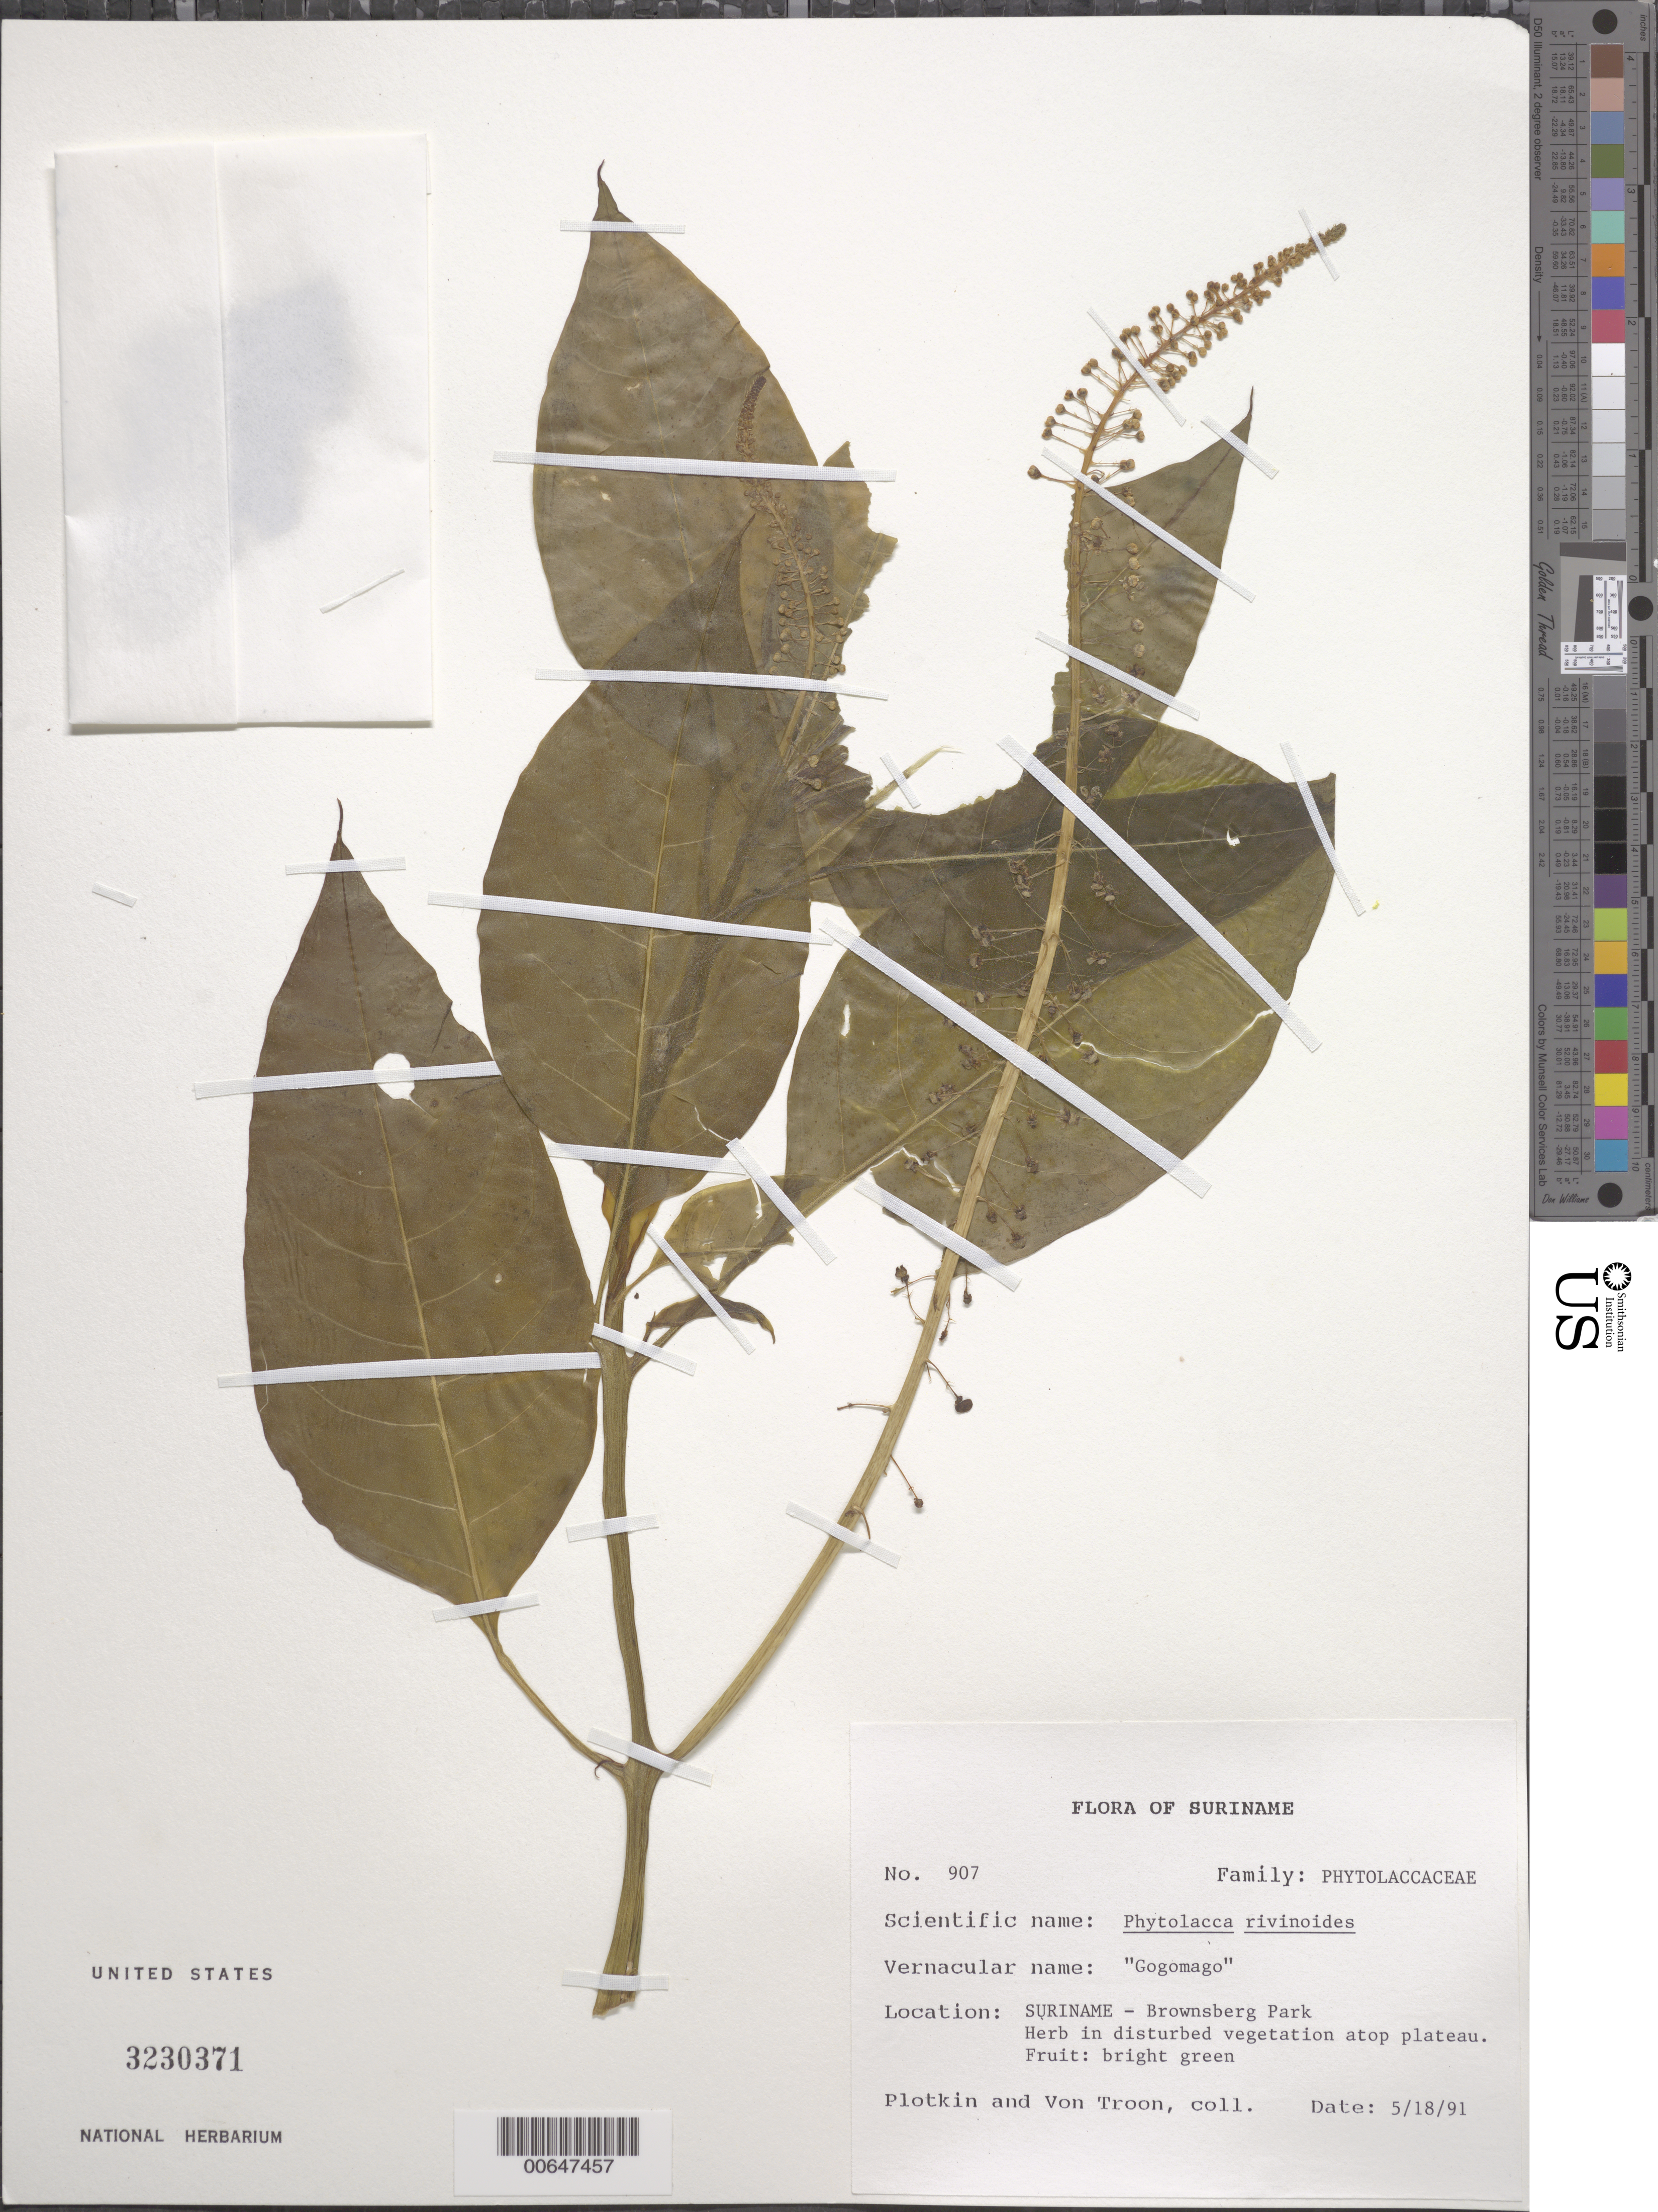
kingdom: Plantae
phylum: Tracheophyta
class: Magnoliopsida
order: Caryophyllales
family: Phytolaccaceae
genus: Phytolacca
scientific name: Phytolacca rivinoides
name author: Kunth & C.D. Bouché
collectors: M. Plotkin & F. Troon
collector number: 907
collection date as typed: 18-May-91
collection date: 1991-05-18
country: Suriname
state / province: Brokopondo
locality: Brownsberg Nature Reserve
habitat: Disturbed vegetation atop plateau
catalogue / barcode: US 3230371